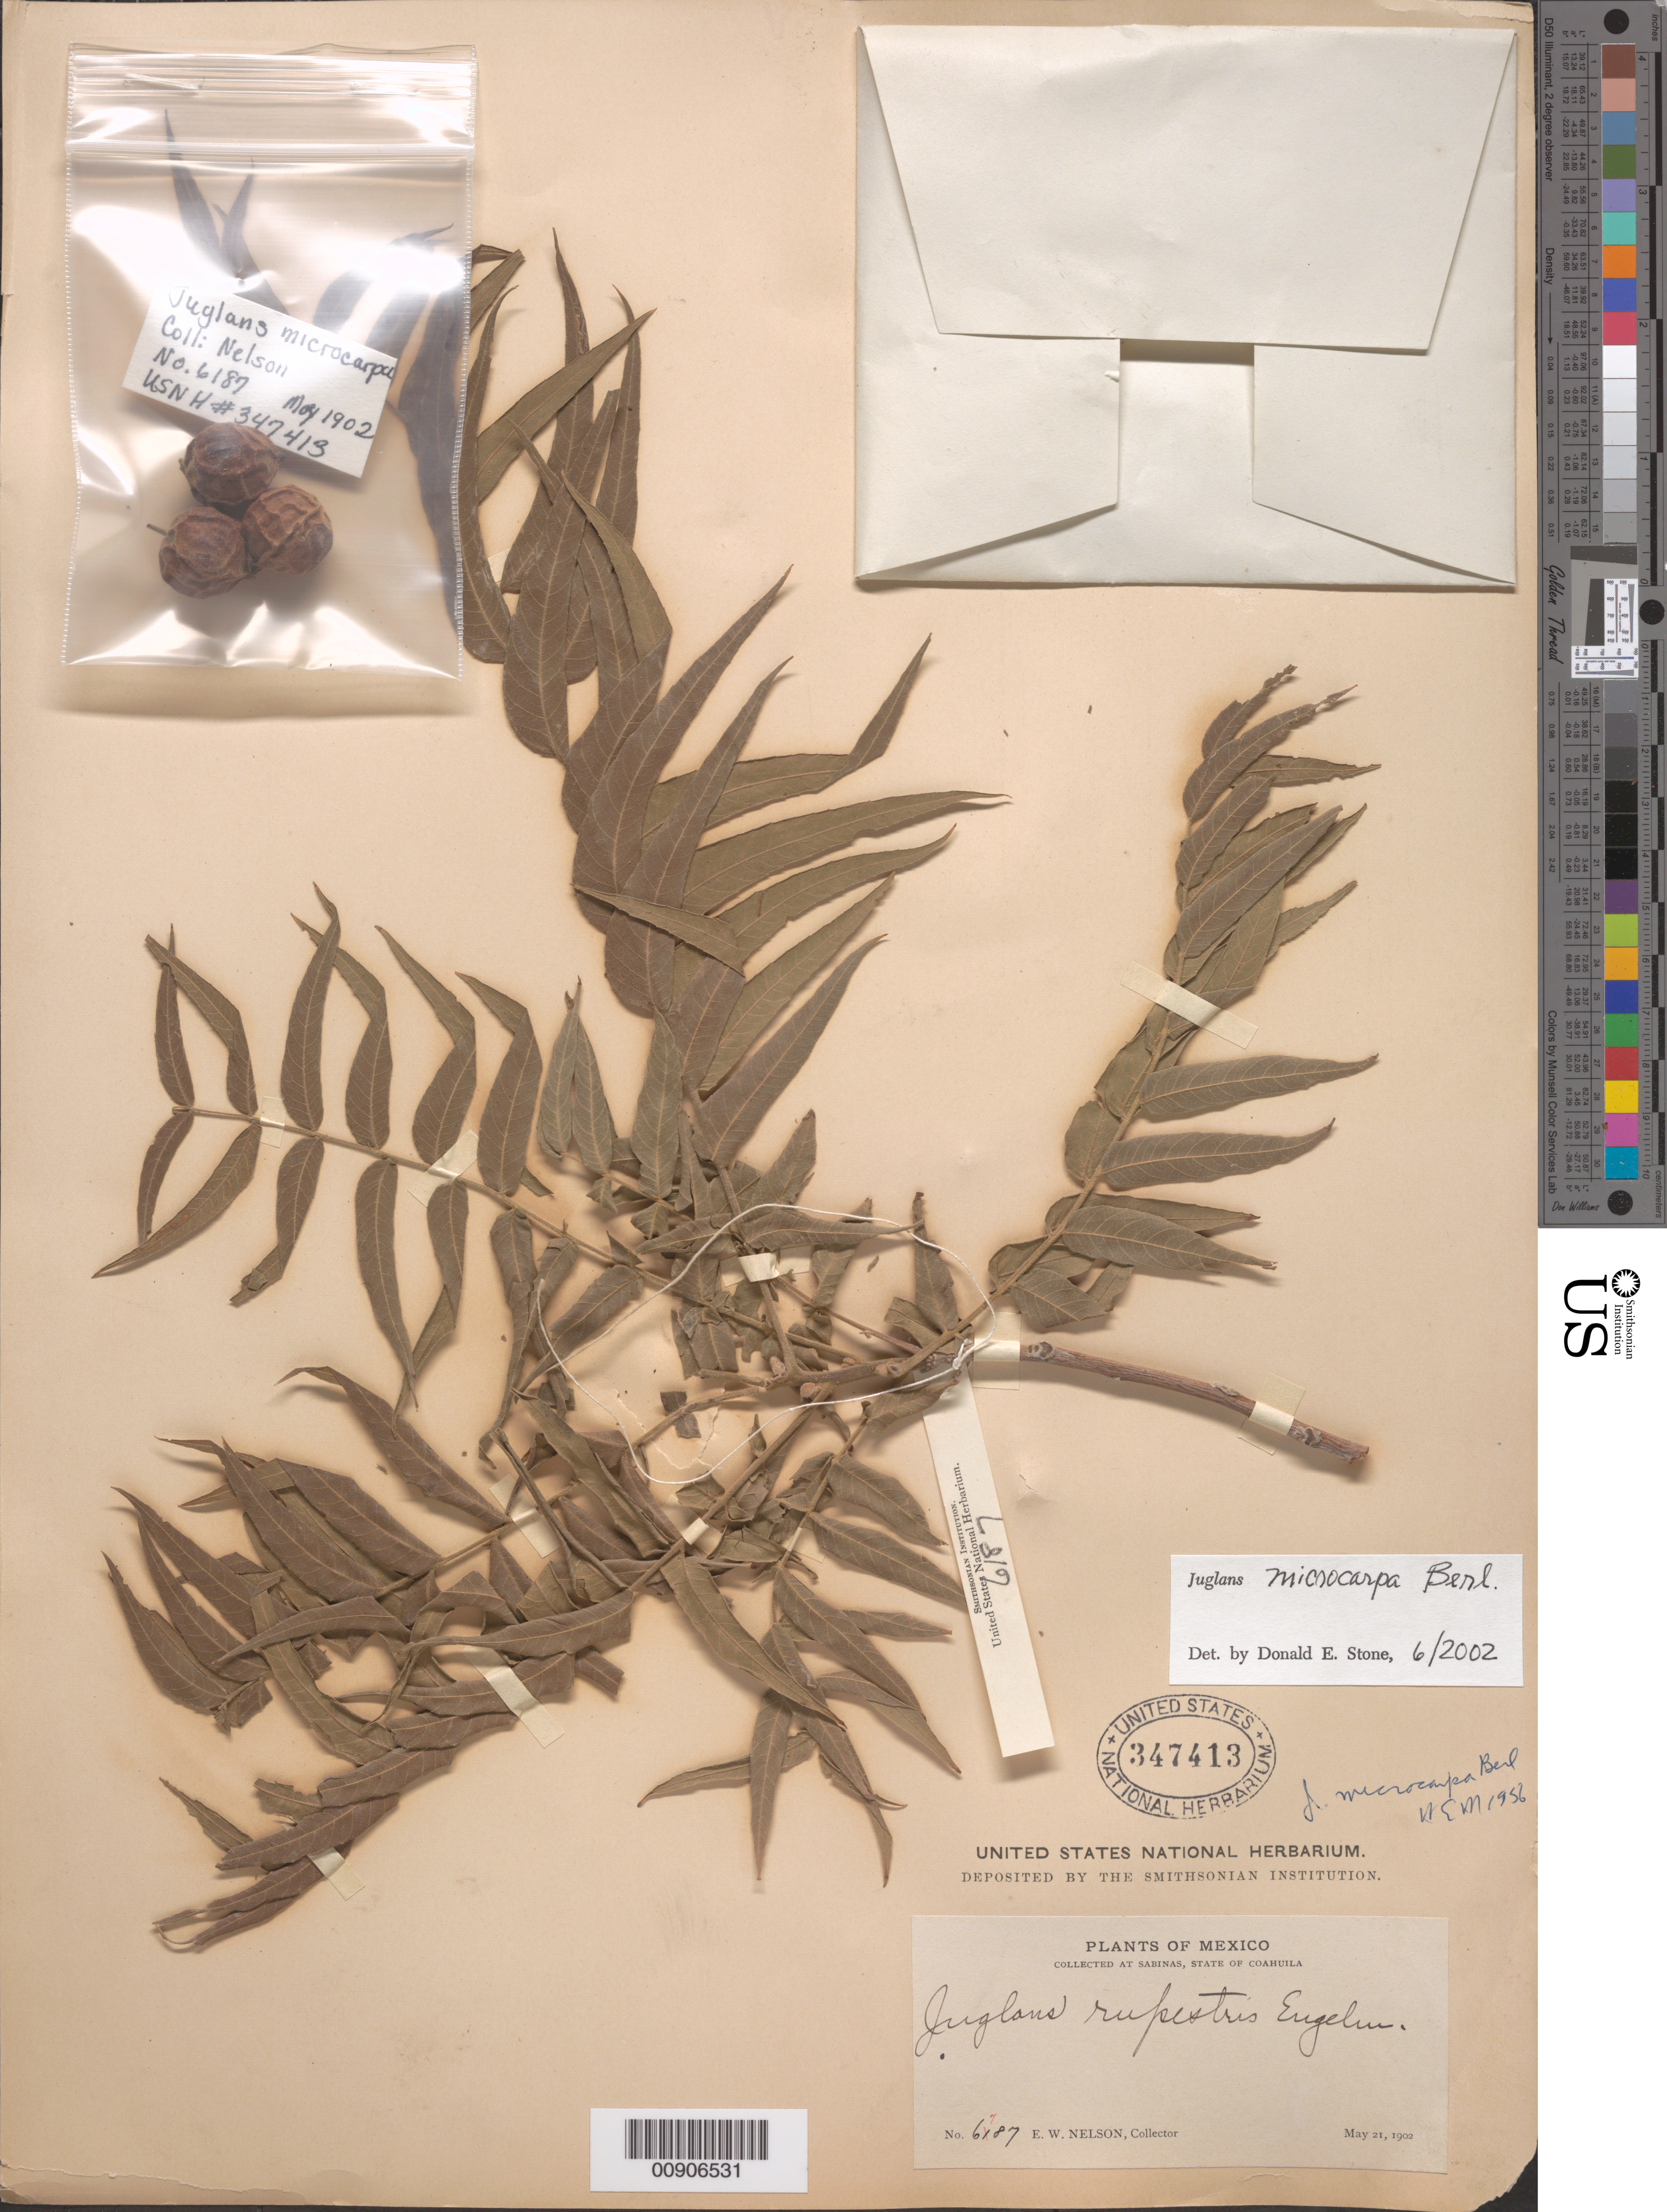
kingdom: Plantae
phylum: Tracheophyta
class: Magnoliopsida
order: Fagales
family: Juglandaceae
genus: Juglans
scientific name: Juglans microcarpa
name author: Berland. in Berland. & Chovell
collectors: E. W. Nelson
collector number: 6787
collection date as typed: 21 May 1902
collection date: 1902-05-21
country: Mexico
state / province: Coahuila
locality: Sabinas, State of Coahuila.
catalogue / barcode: US 347413